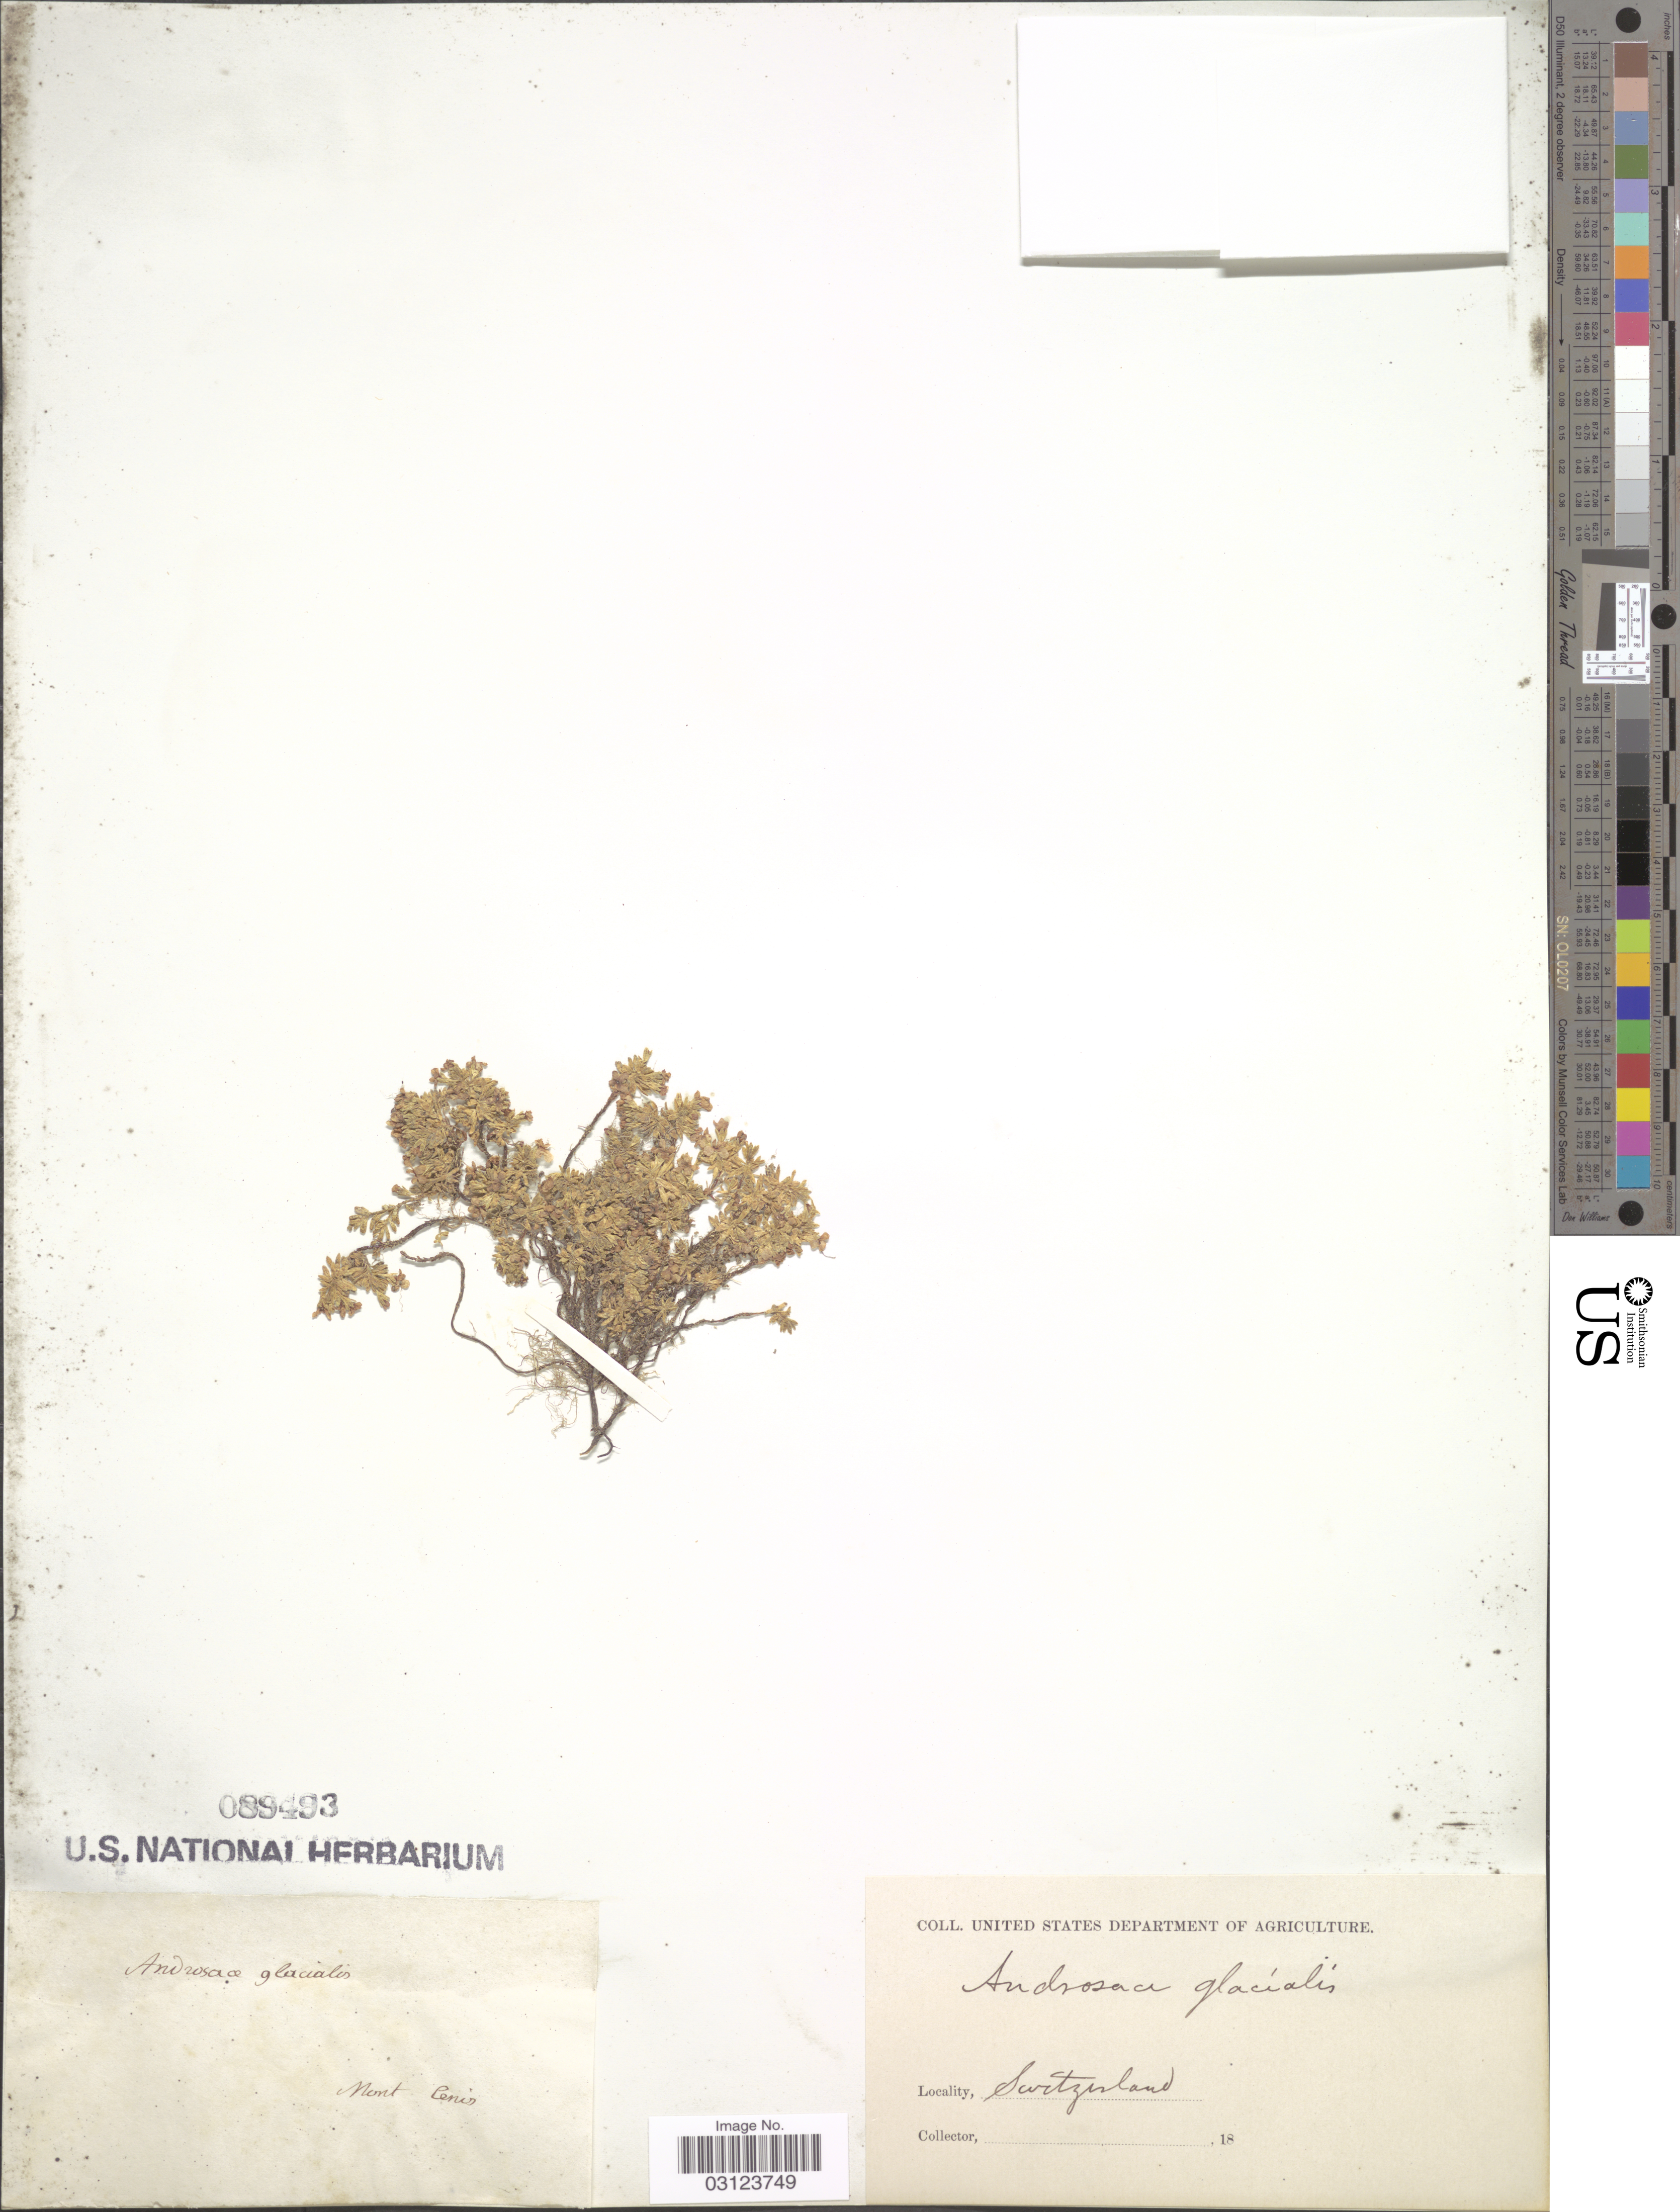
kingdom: Plantae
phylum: Tracheophyta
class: Magnoliopsida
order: Ericales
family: Primulaceae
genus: Androsace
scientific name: Androsace glacialis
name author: (Hegetschw.) Hoppe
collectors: ex herb. U. S. Department of Agriculture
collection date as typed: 18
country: Switzerland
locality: Mont Cenis.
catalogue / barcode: US 89493